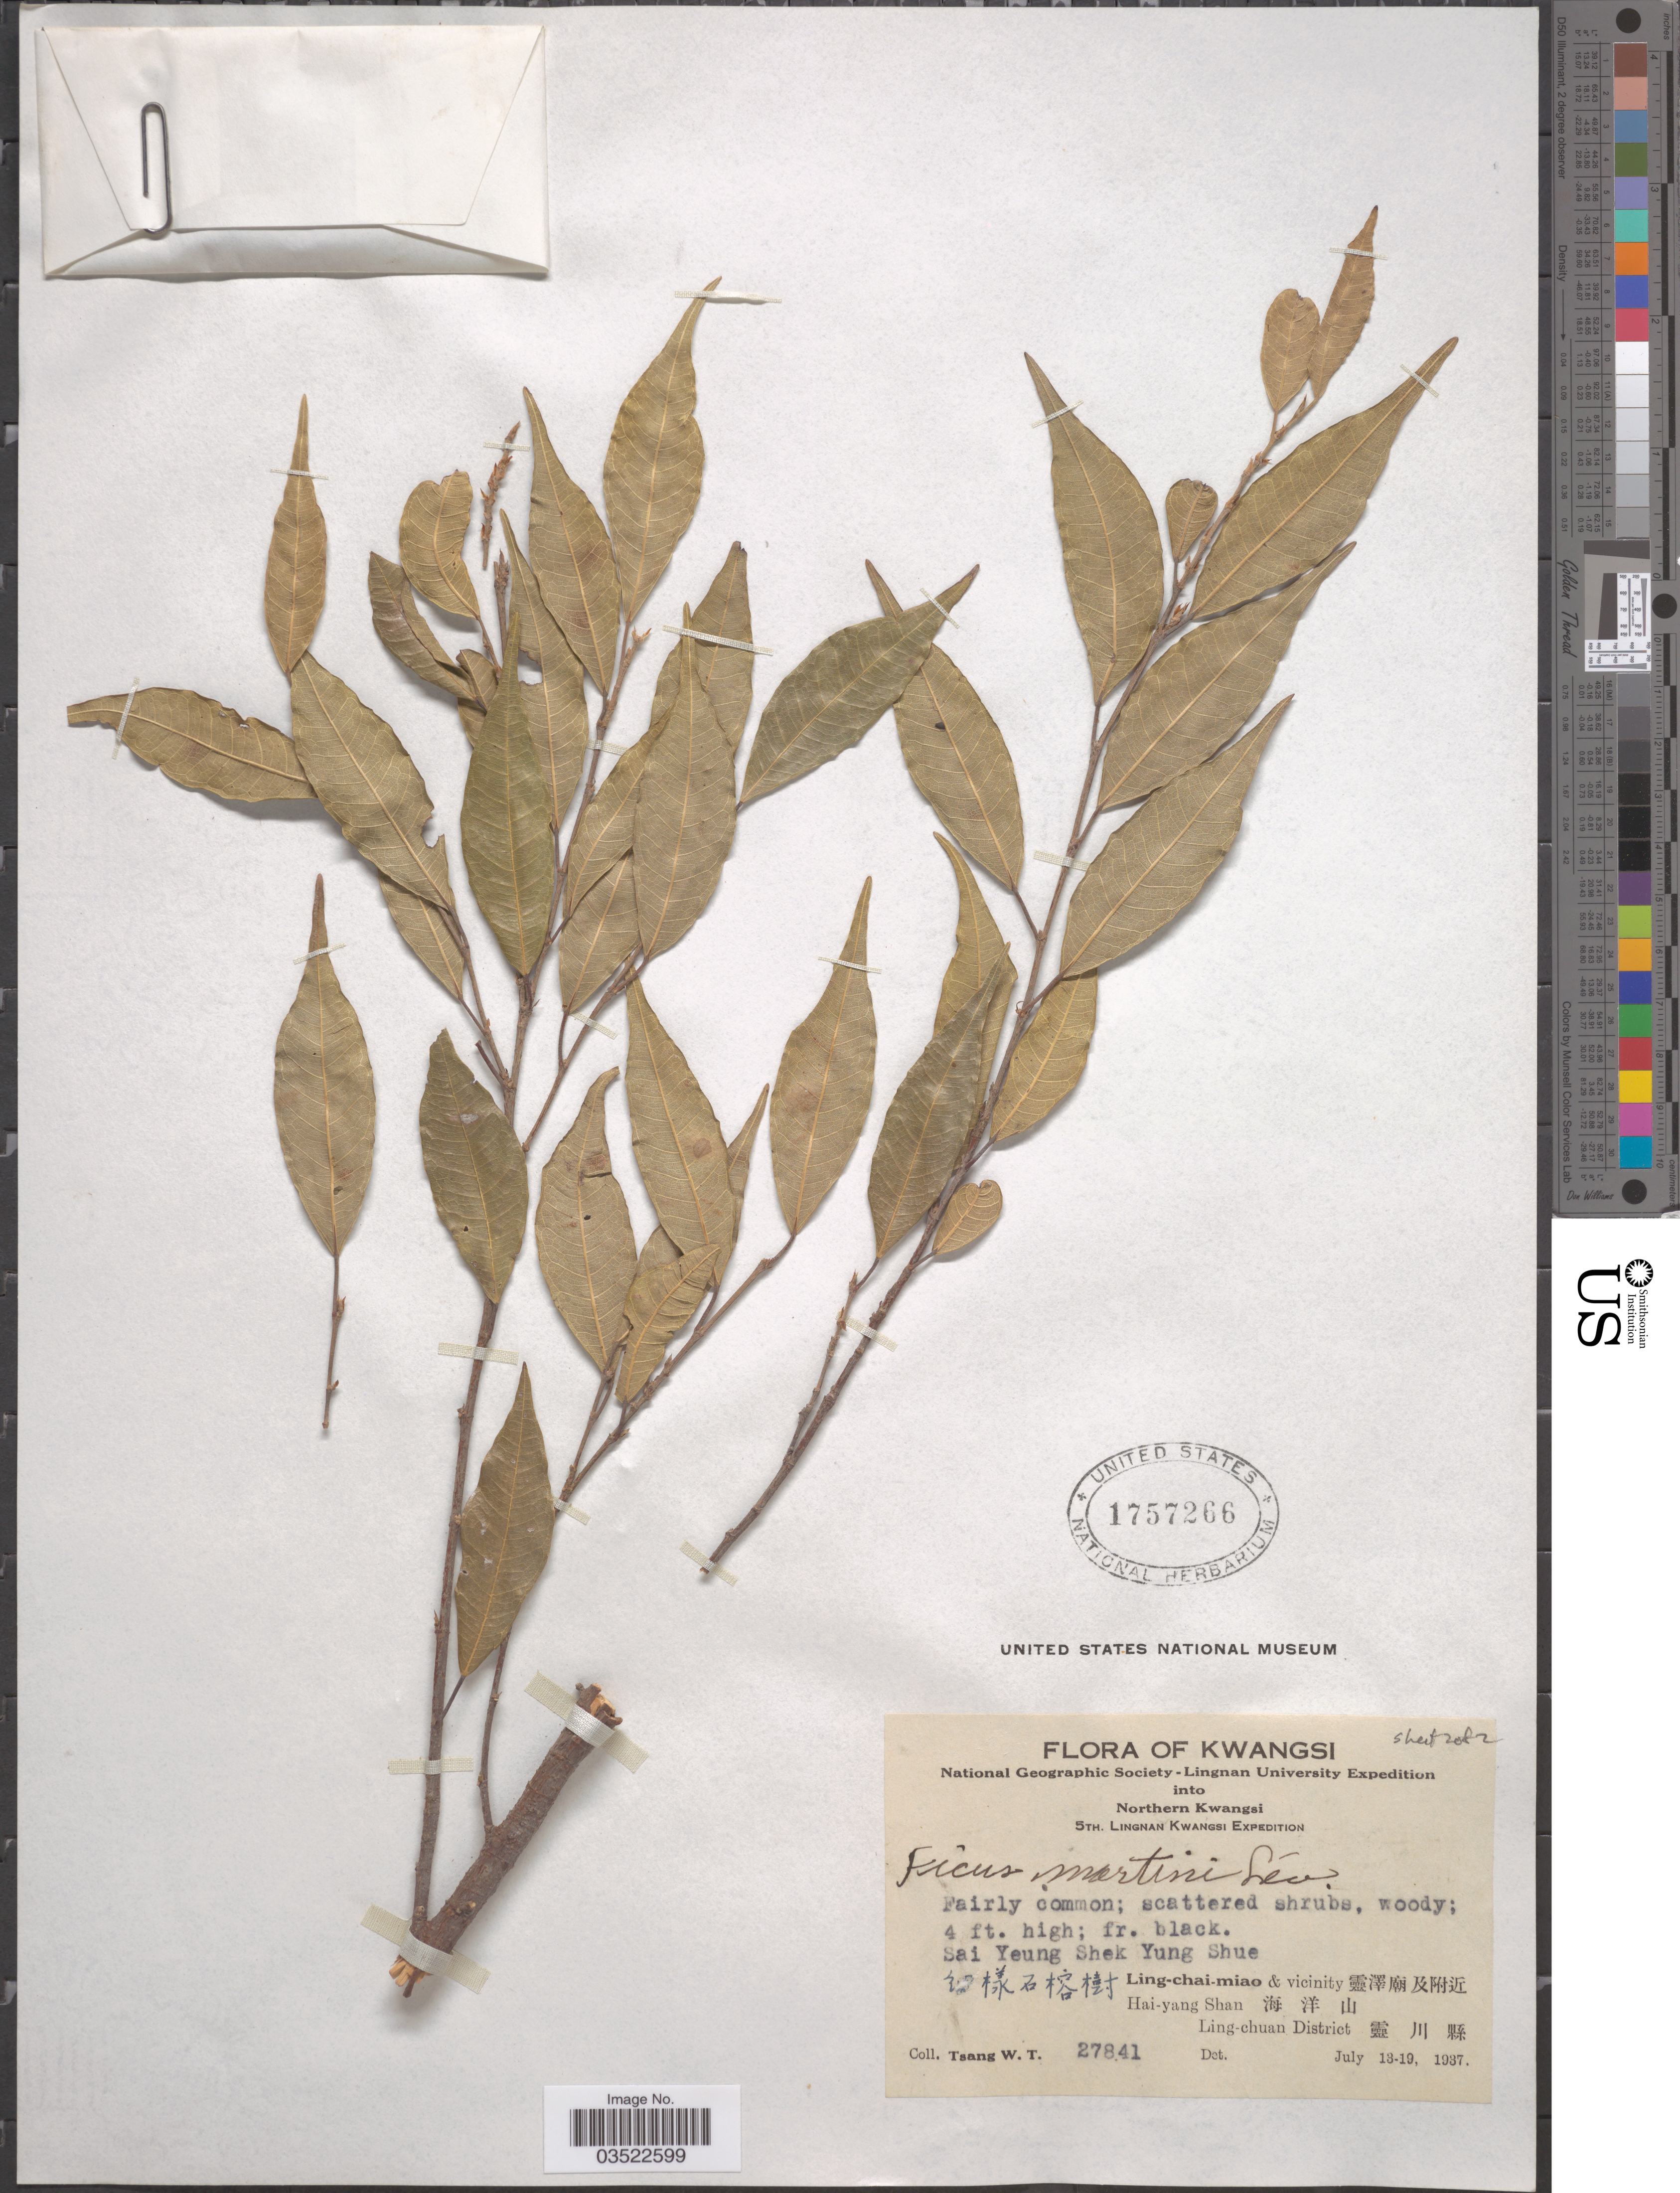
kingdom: Plantae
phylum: Tracheophyta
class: Magnoliopsida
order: Rosales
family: Moraceae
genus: Ficus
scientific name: Ficus sarmentosa var. impressa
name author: (Champ. ex Benth.) Corner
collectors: W. T. Tsang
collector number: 27841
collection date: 1937-07-13/1937-07-19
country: China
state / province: Guangxi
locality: Kwangsi. Northern Kwangsi. Sai Yeung Shek Yung Shue X. Ling-chai-miao & vicinity X. Hai-yang Shan X. Ling-chuan District X.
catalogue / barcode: US 1757266